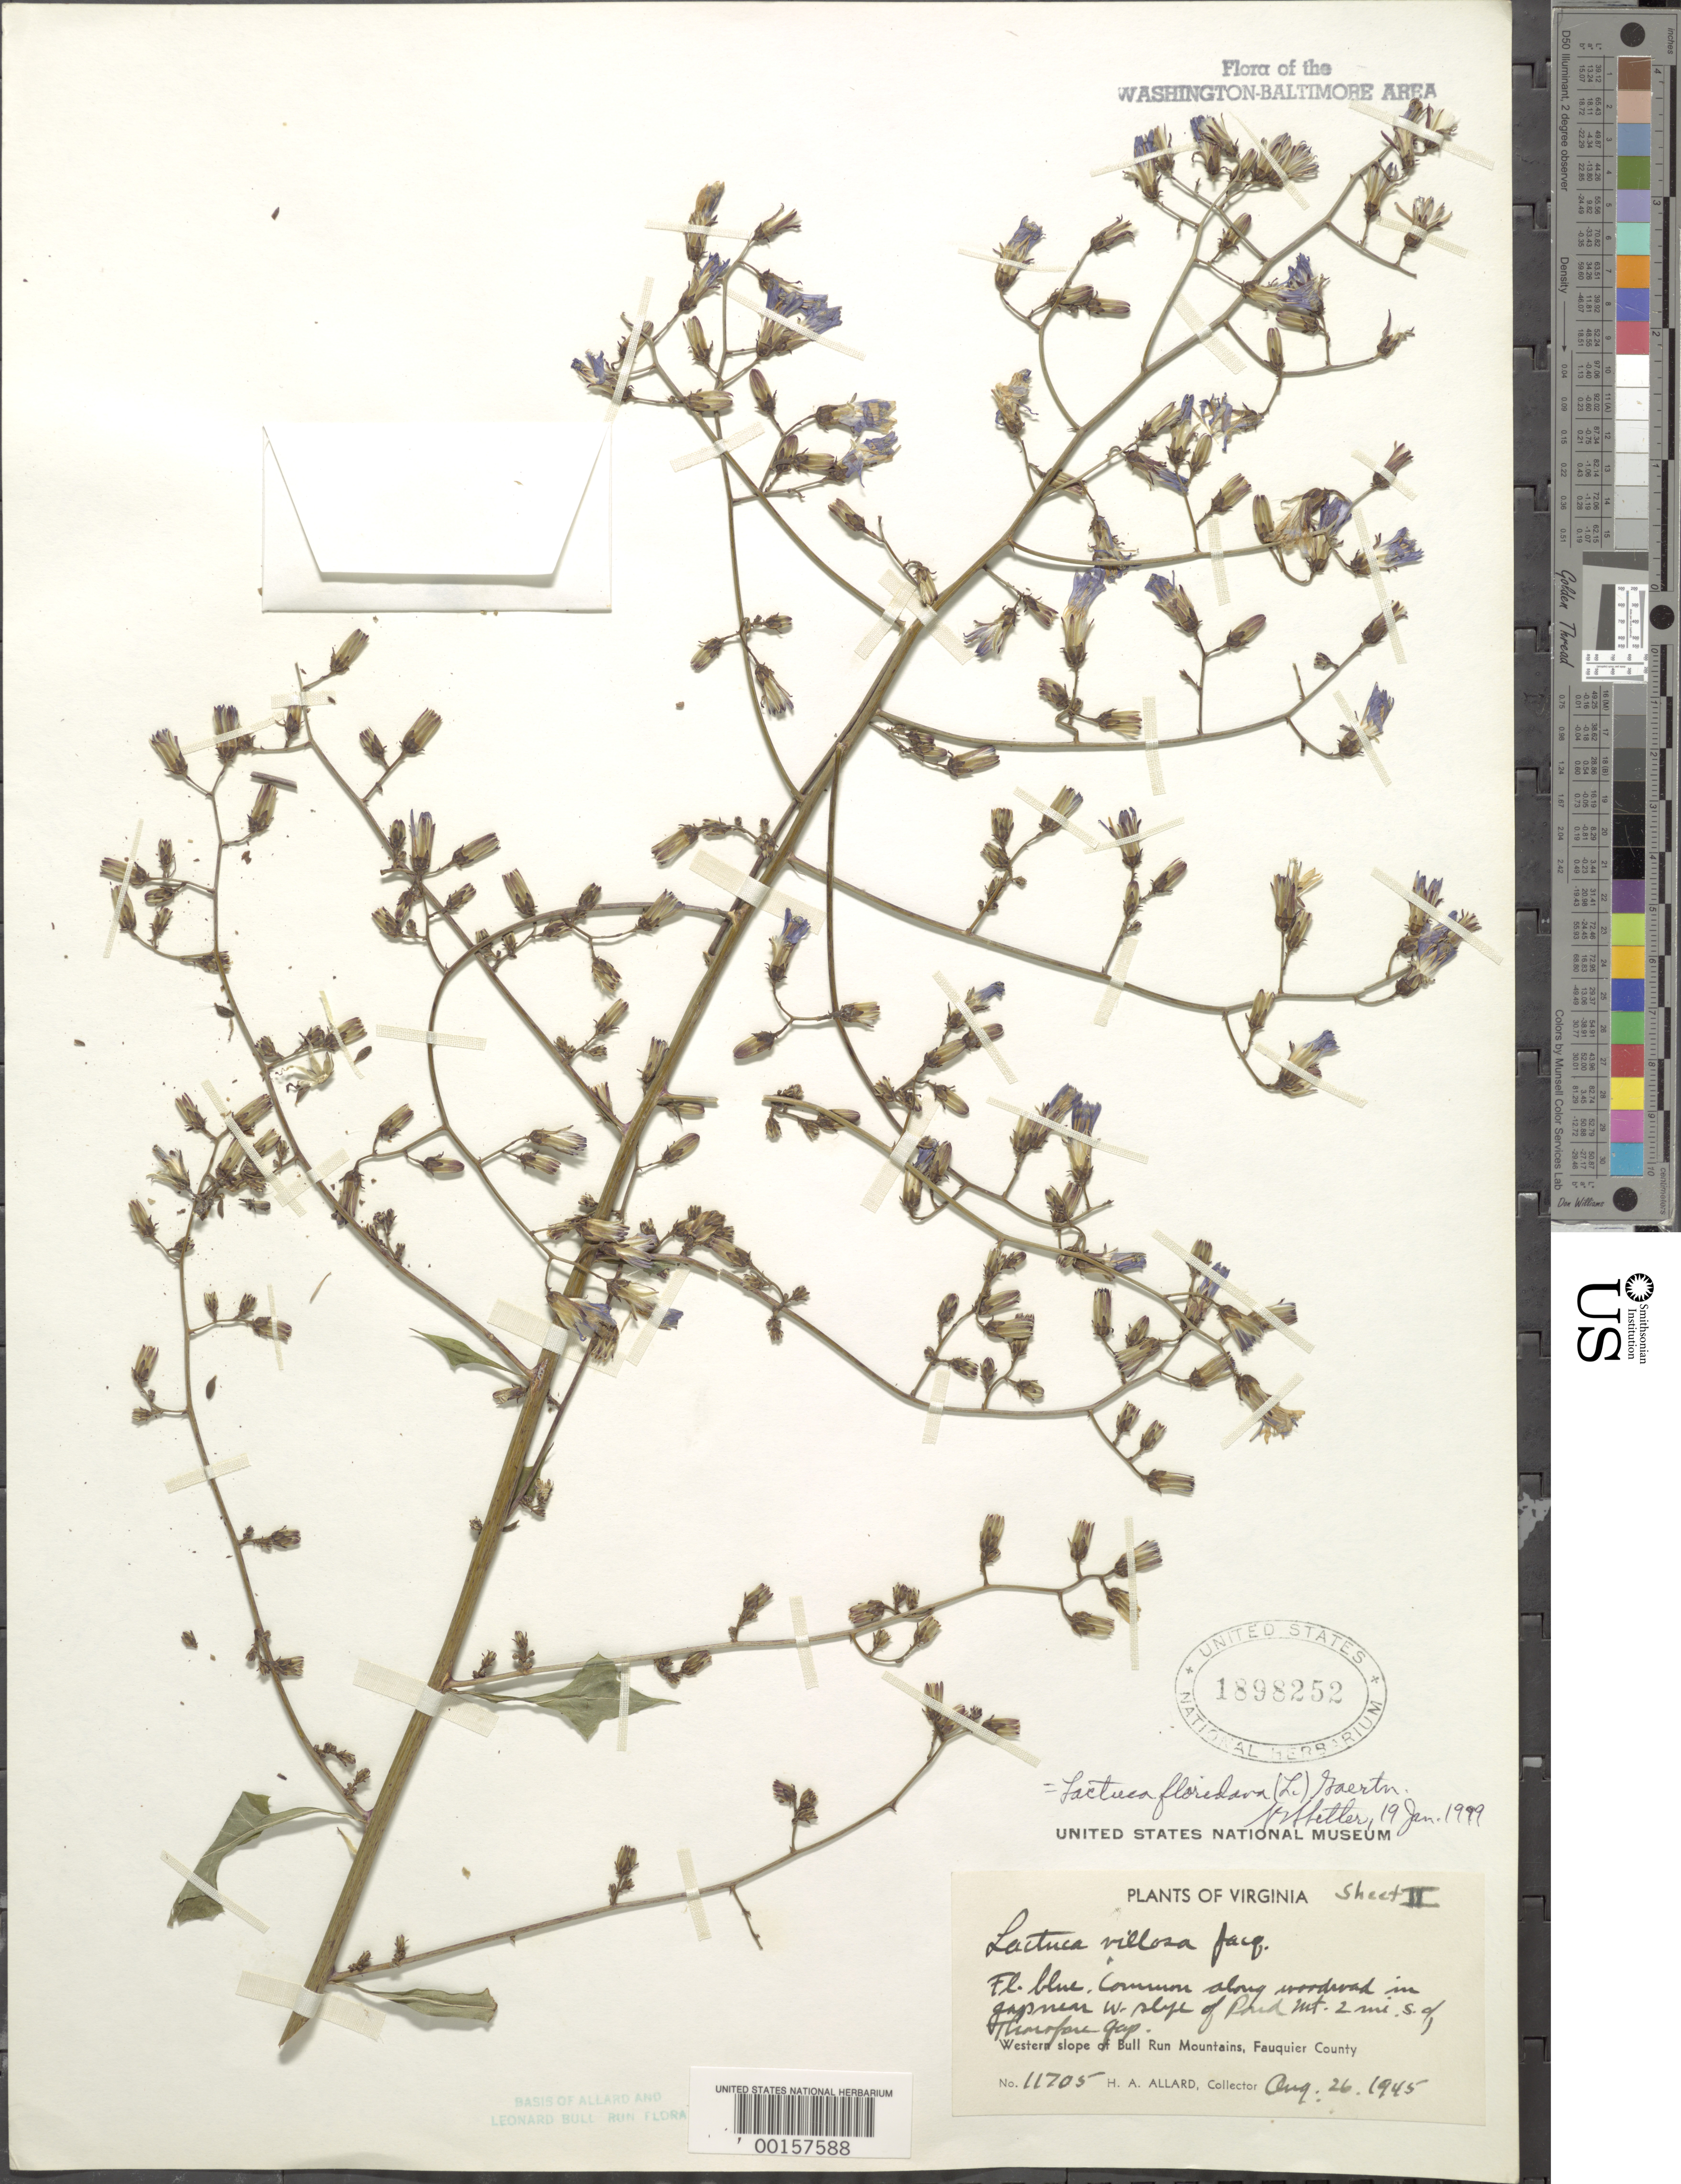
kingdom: Plantae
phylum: Tracheophyta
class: Magnoliopsida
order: Asterales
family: Asteraceae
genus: Lactuca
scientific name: Lactuca floridana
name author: (L.) Gaertn.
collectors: H. A. Allard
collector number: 11705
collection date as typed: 26 Aug 1945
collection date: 1945-08-26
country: United States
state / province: Virginia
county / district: Fauquier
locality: South of Thorofare Gap west slope of Pond Mountain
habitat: Wood road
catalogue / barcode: US 1898252